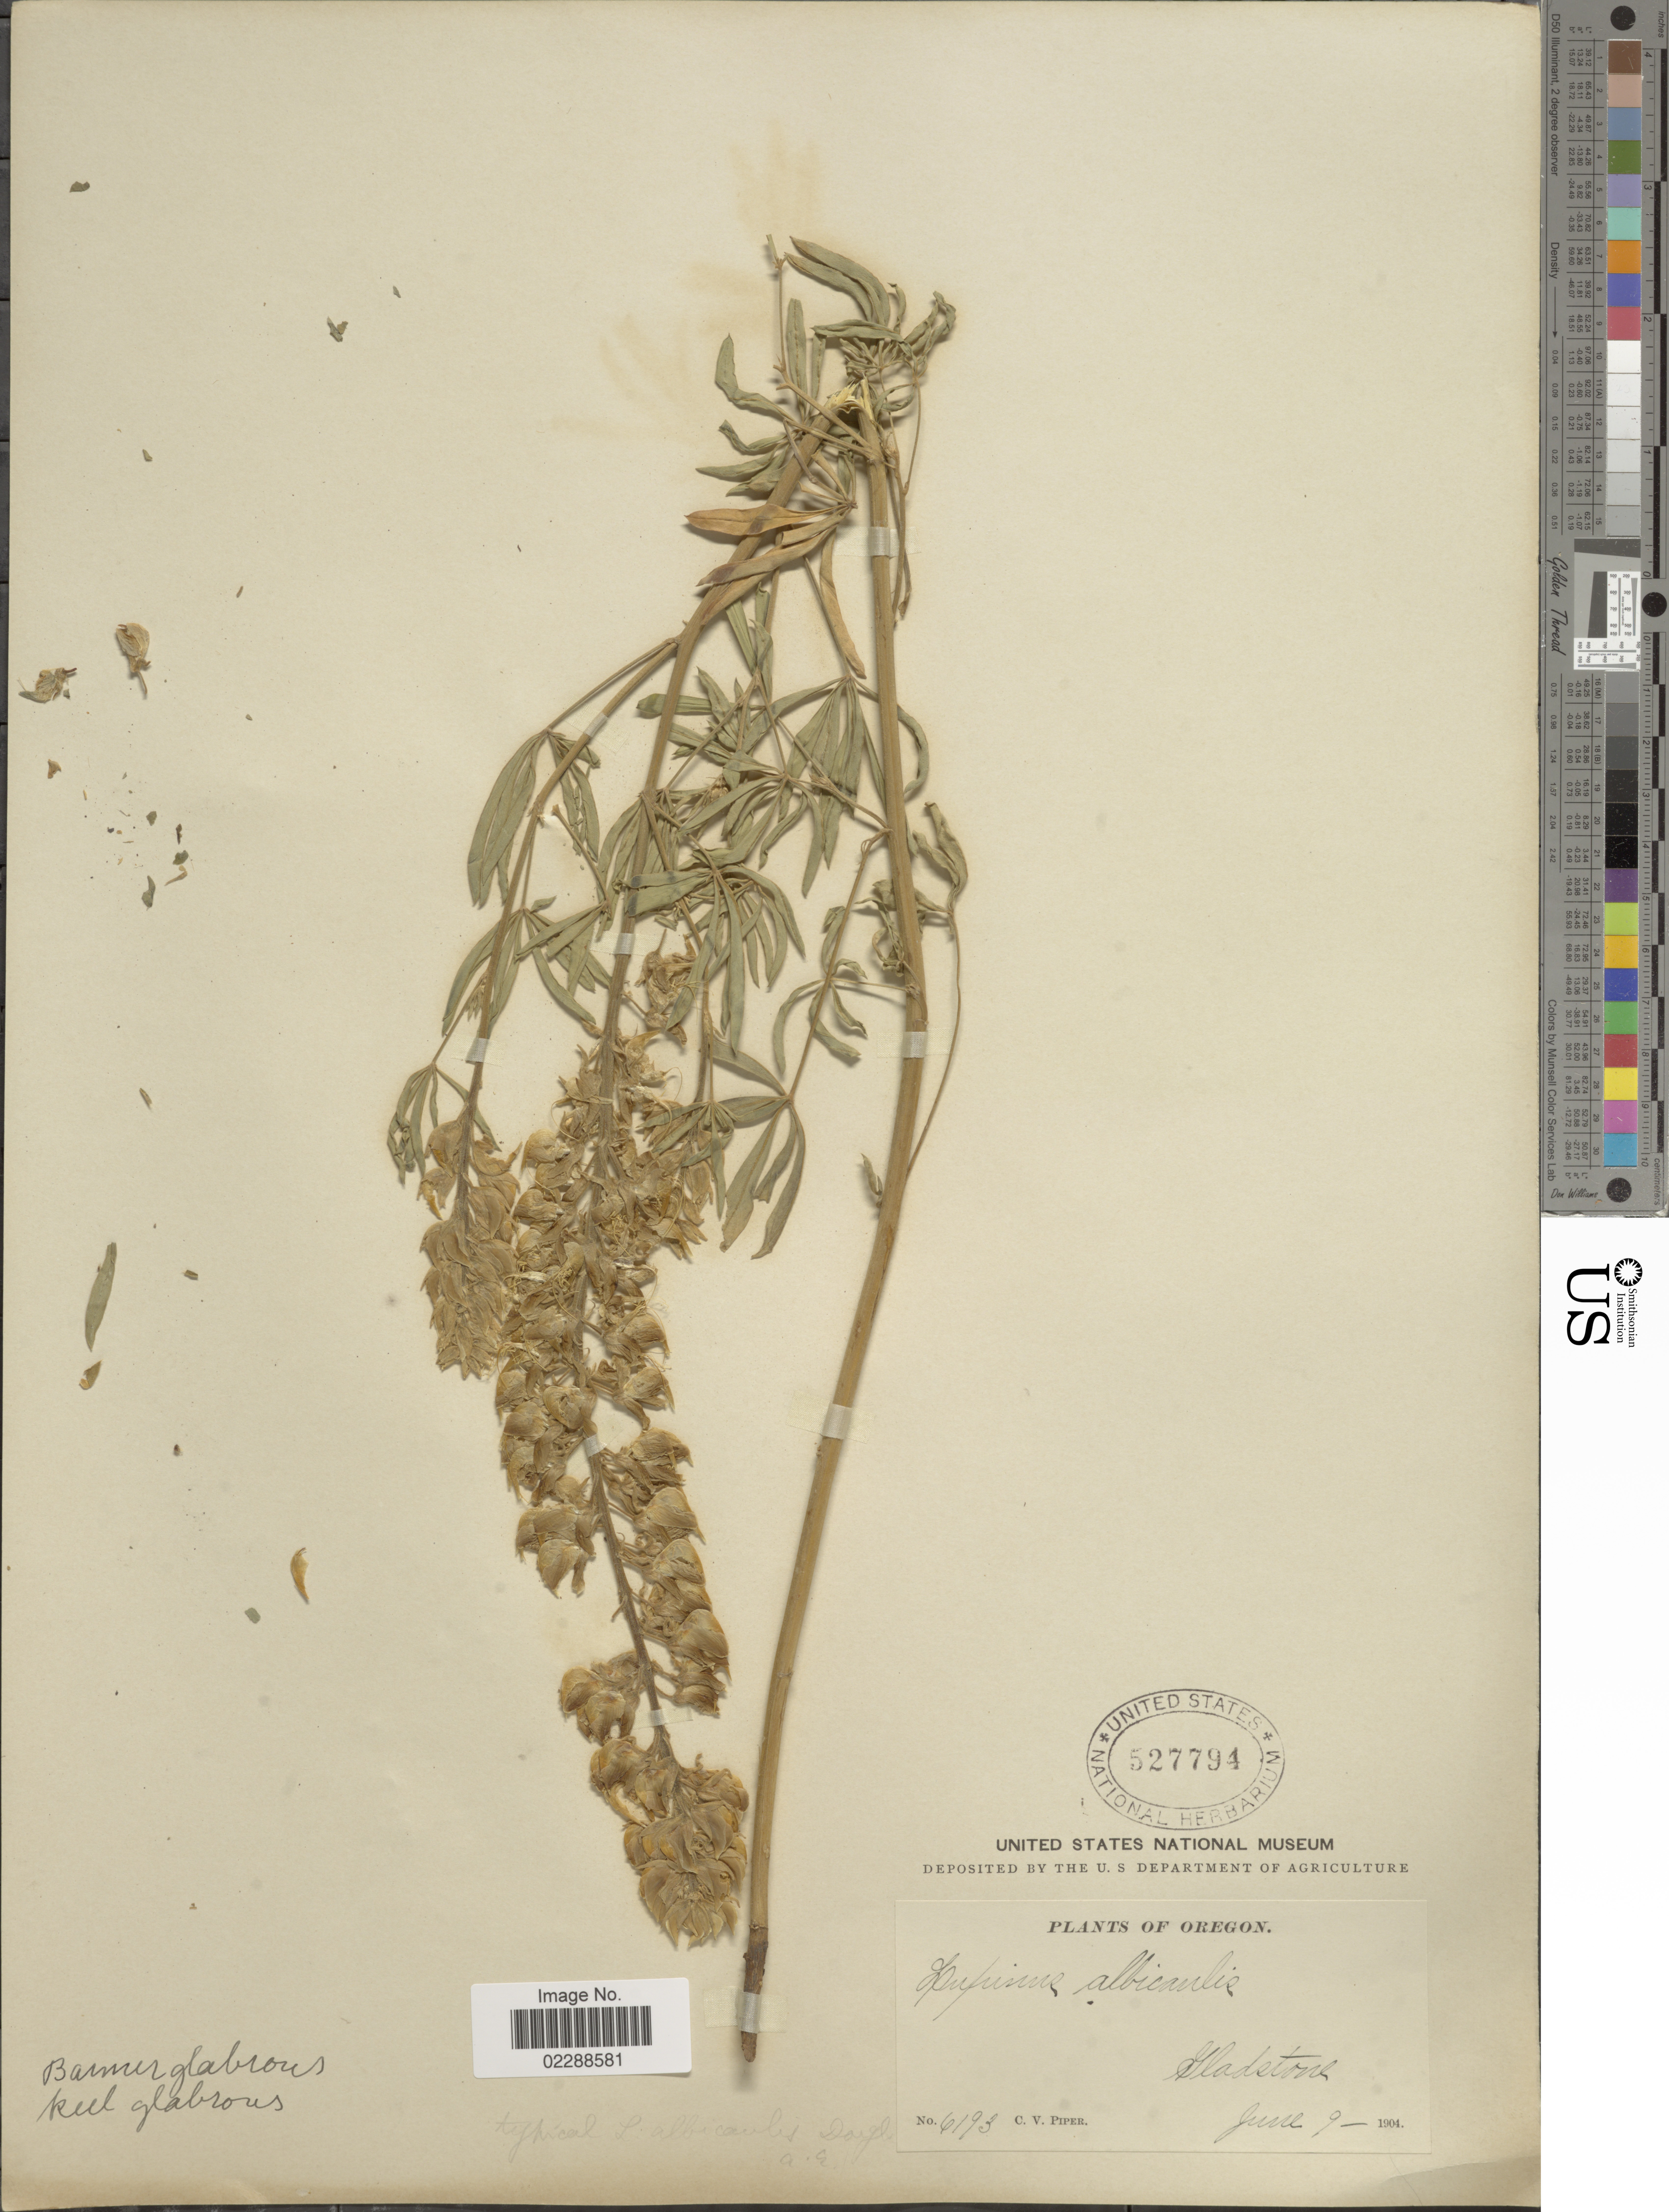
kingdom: Plantae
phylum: Tracheophyta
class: Magnoliopsida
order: Fabales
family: Fabaceae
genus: Lupinus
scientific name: Lupinus sp.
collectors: C. V. Piper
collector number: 6193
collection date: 1904-06-09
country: United States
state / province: Oregon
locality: Gladetone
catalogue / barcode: US 527794